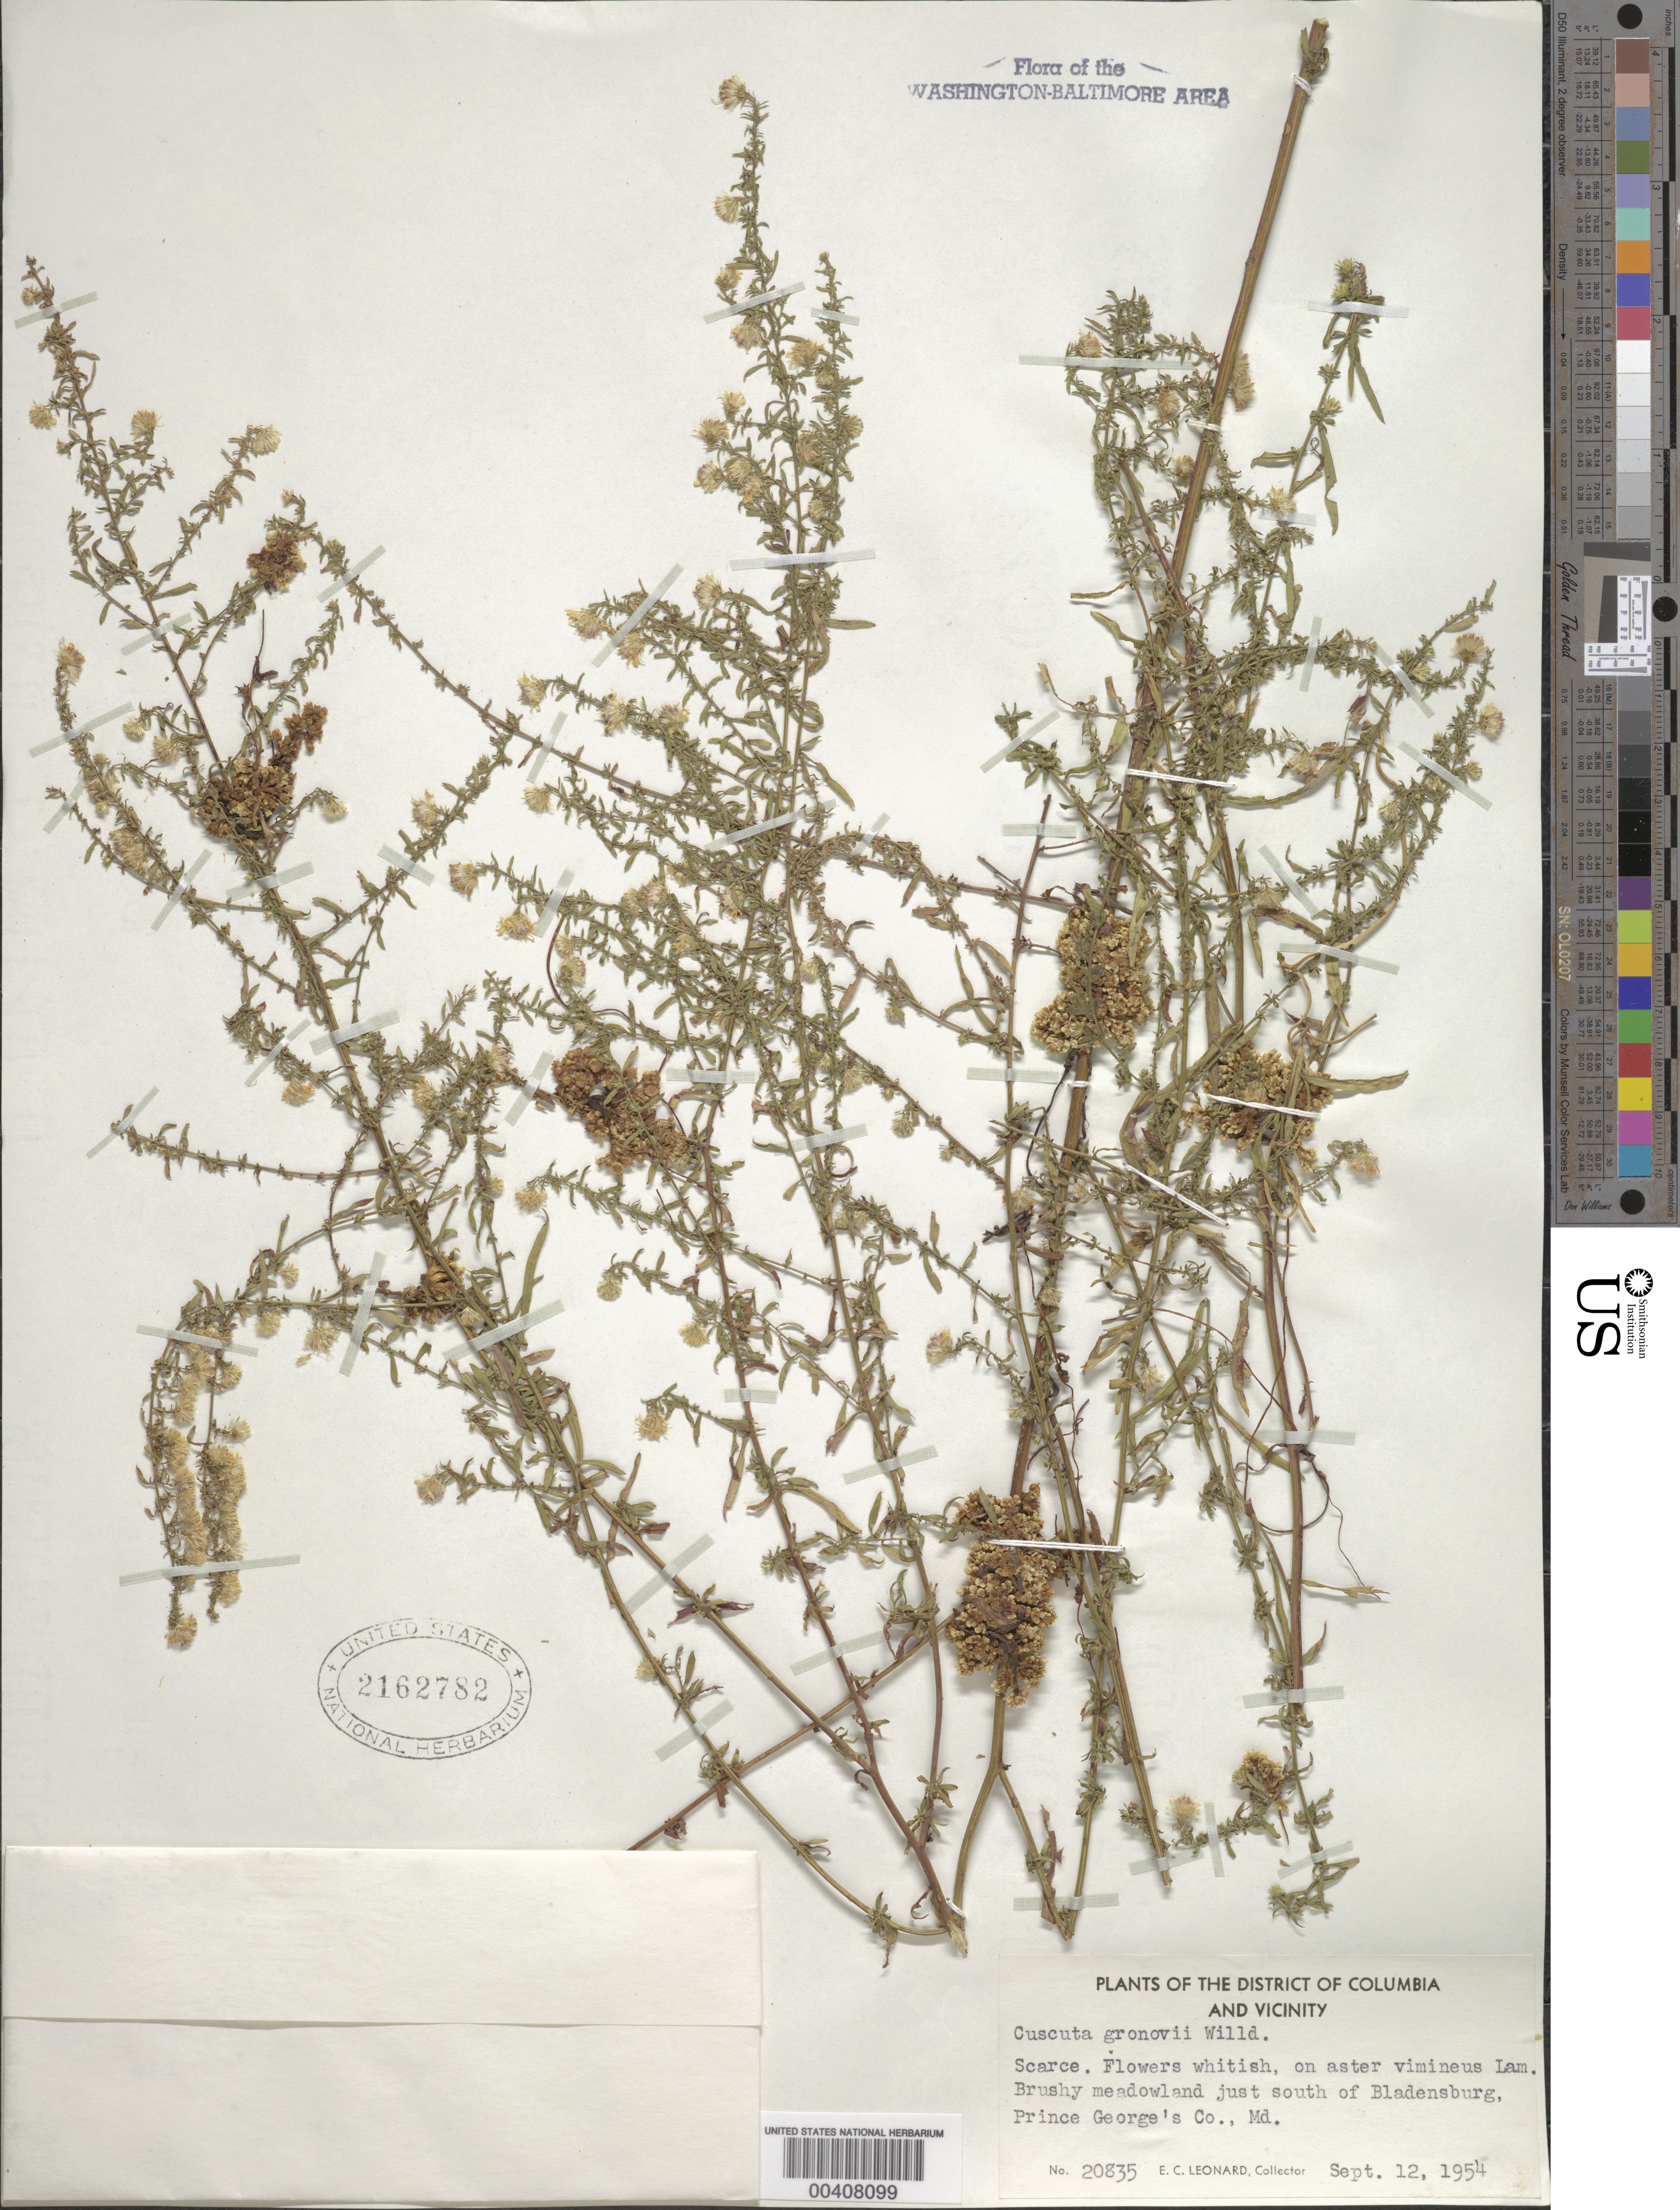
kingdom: Plantae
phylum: Tracheophyta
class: Magnoliopsida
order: Solanales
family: Convolvulaceae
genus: Cuscuta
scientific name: Cuscuta gronovii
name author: Willd. ex Schult.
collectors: E. C. Leonard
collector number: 20835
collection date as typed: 12 Sep 1954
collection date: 1954-09-12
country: United States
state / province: Maryland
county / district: Prince George's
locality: S of Bladensburg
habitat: Brushy meadow, on Aster vimineus Lam.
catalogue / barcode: US 2162782